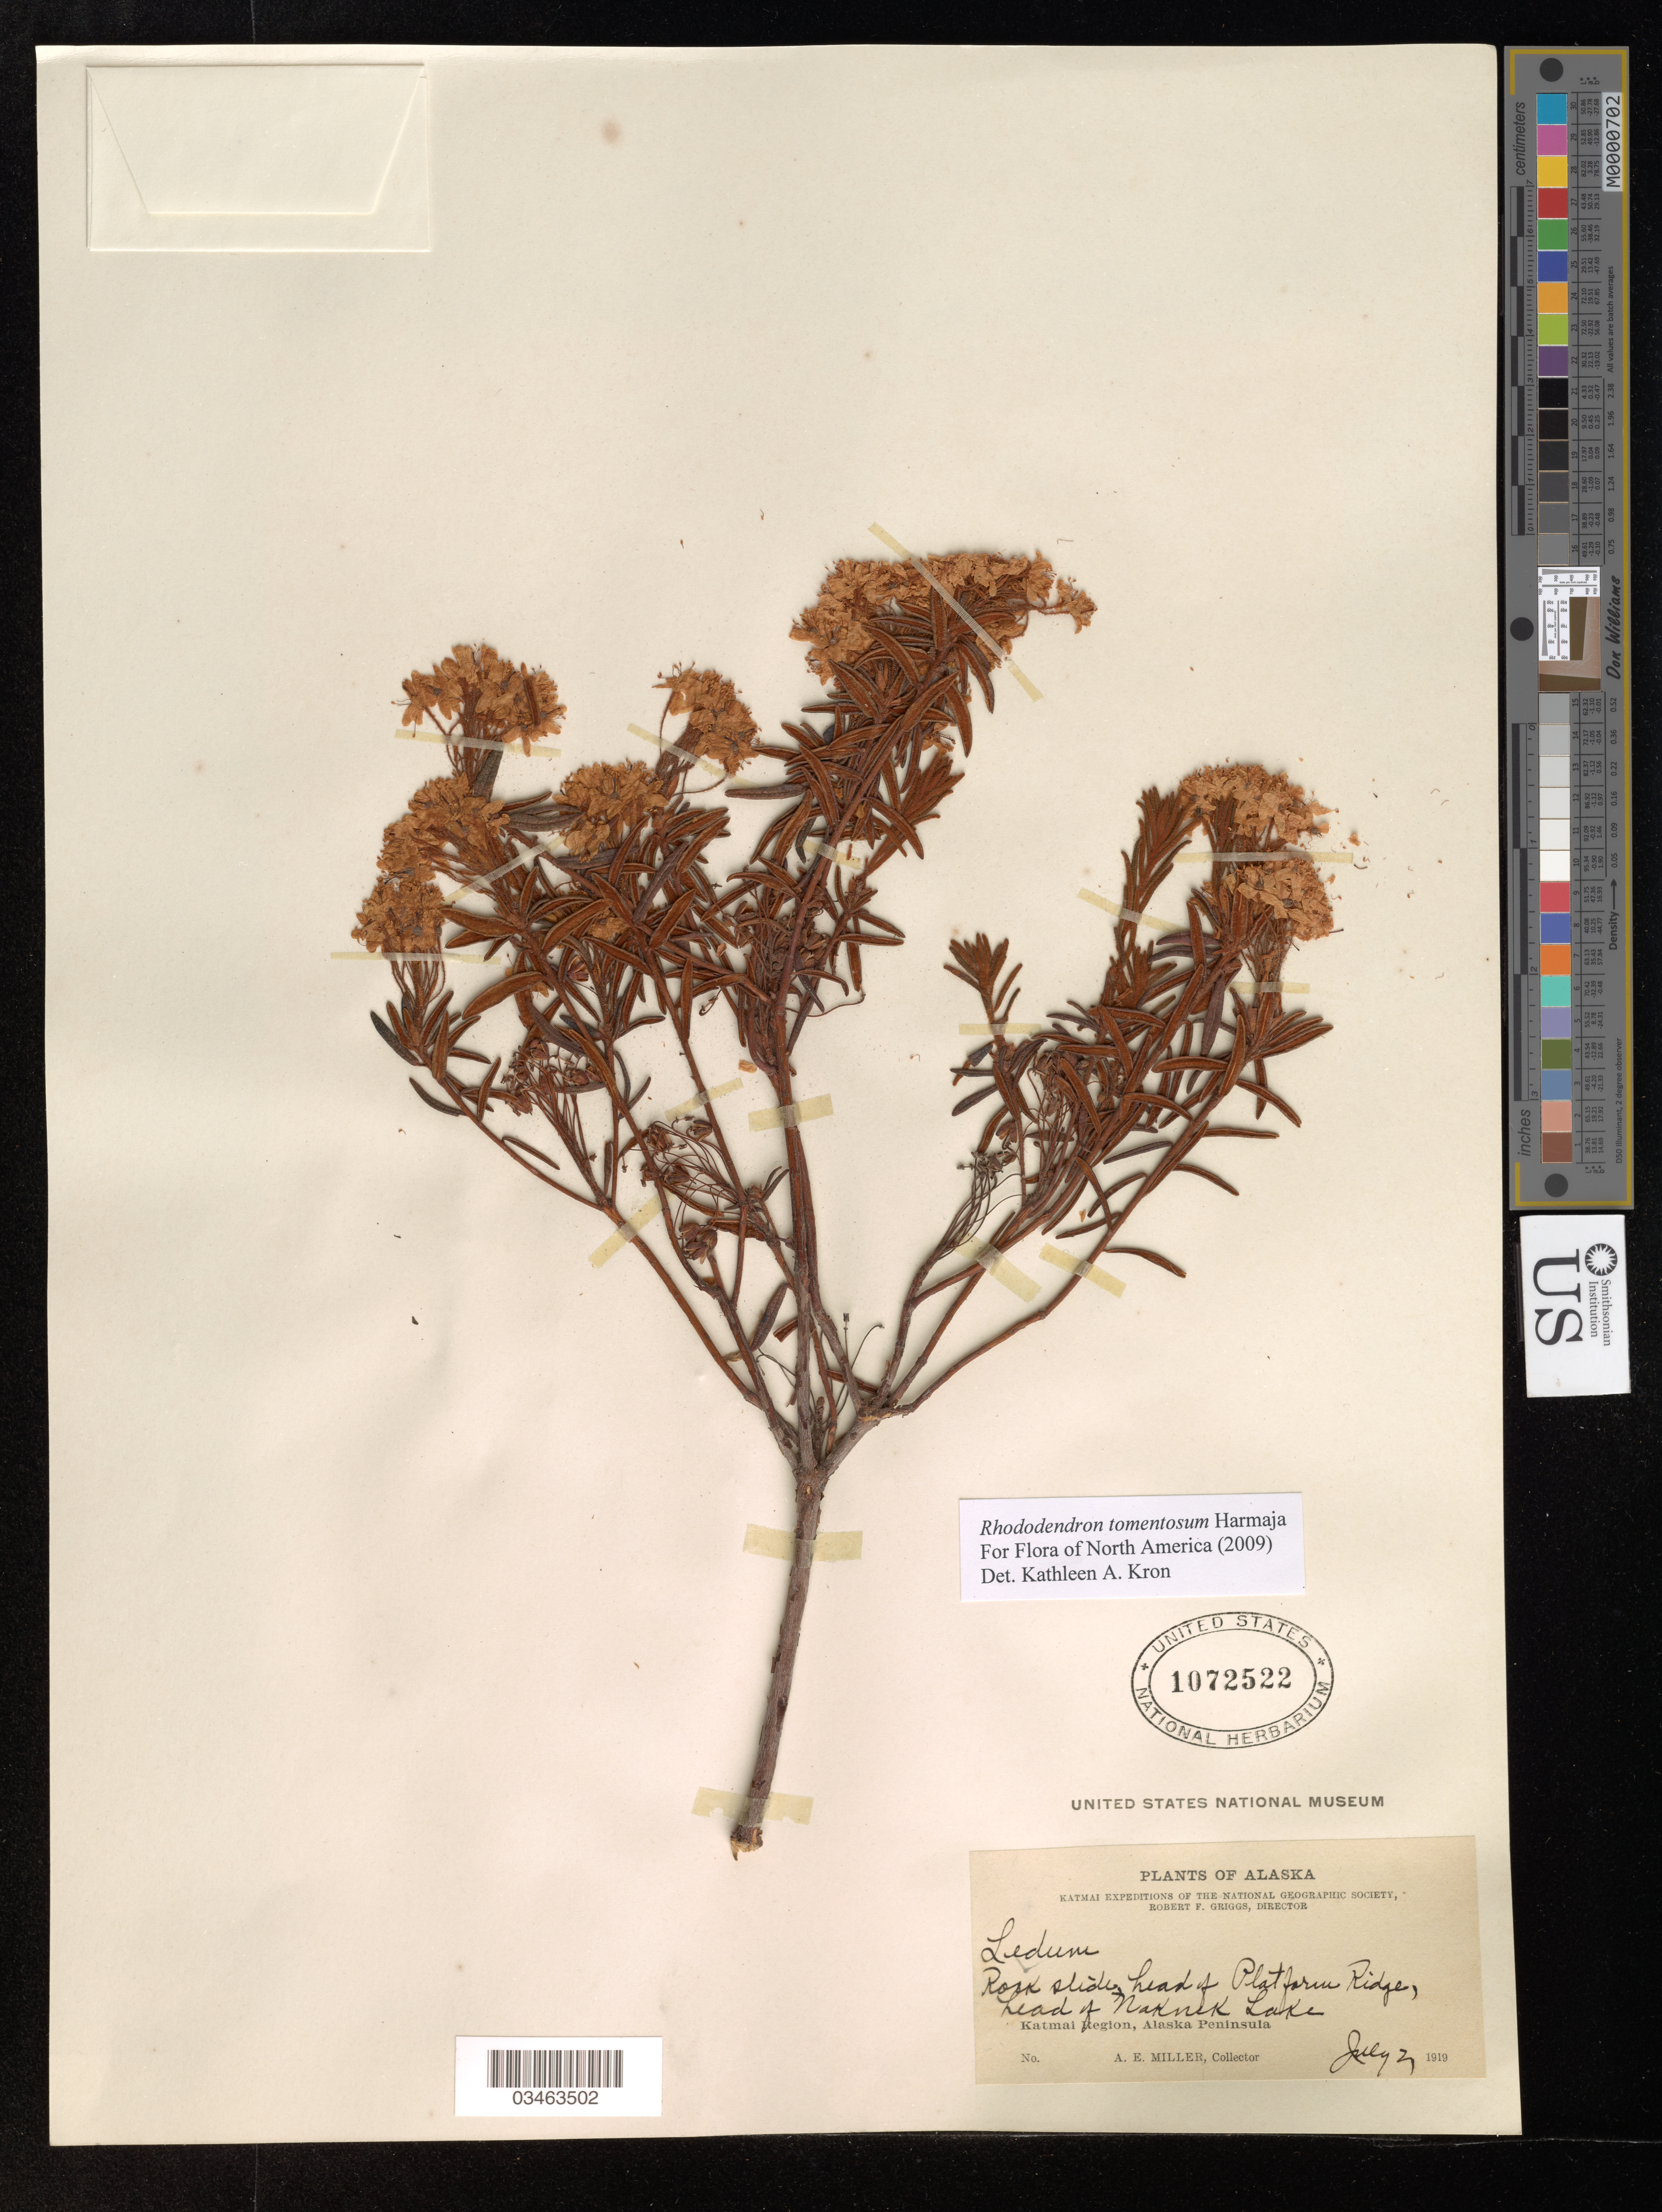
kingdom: Plantae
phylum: Tracheophyta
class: Magnoliopsida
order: Ericales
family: Ericaceae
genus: Rhododendron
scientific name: Rhododendron tomentosum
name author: Harmaja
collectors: A. E. Miller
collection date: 1919-07-02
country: United States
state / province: Alaska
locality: Rock slides, head of Platform Ridge, Lead of Naknek Lake. Katmai Region, Alaska Peninsula.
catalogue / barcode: US 1072522